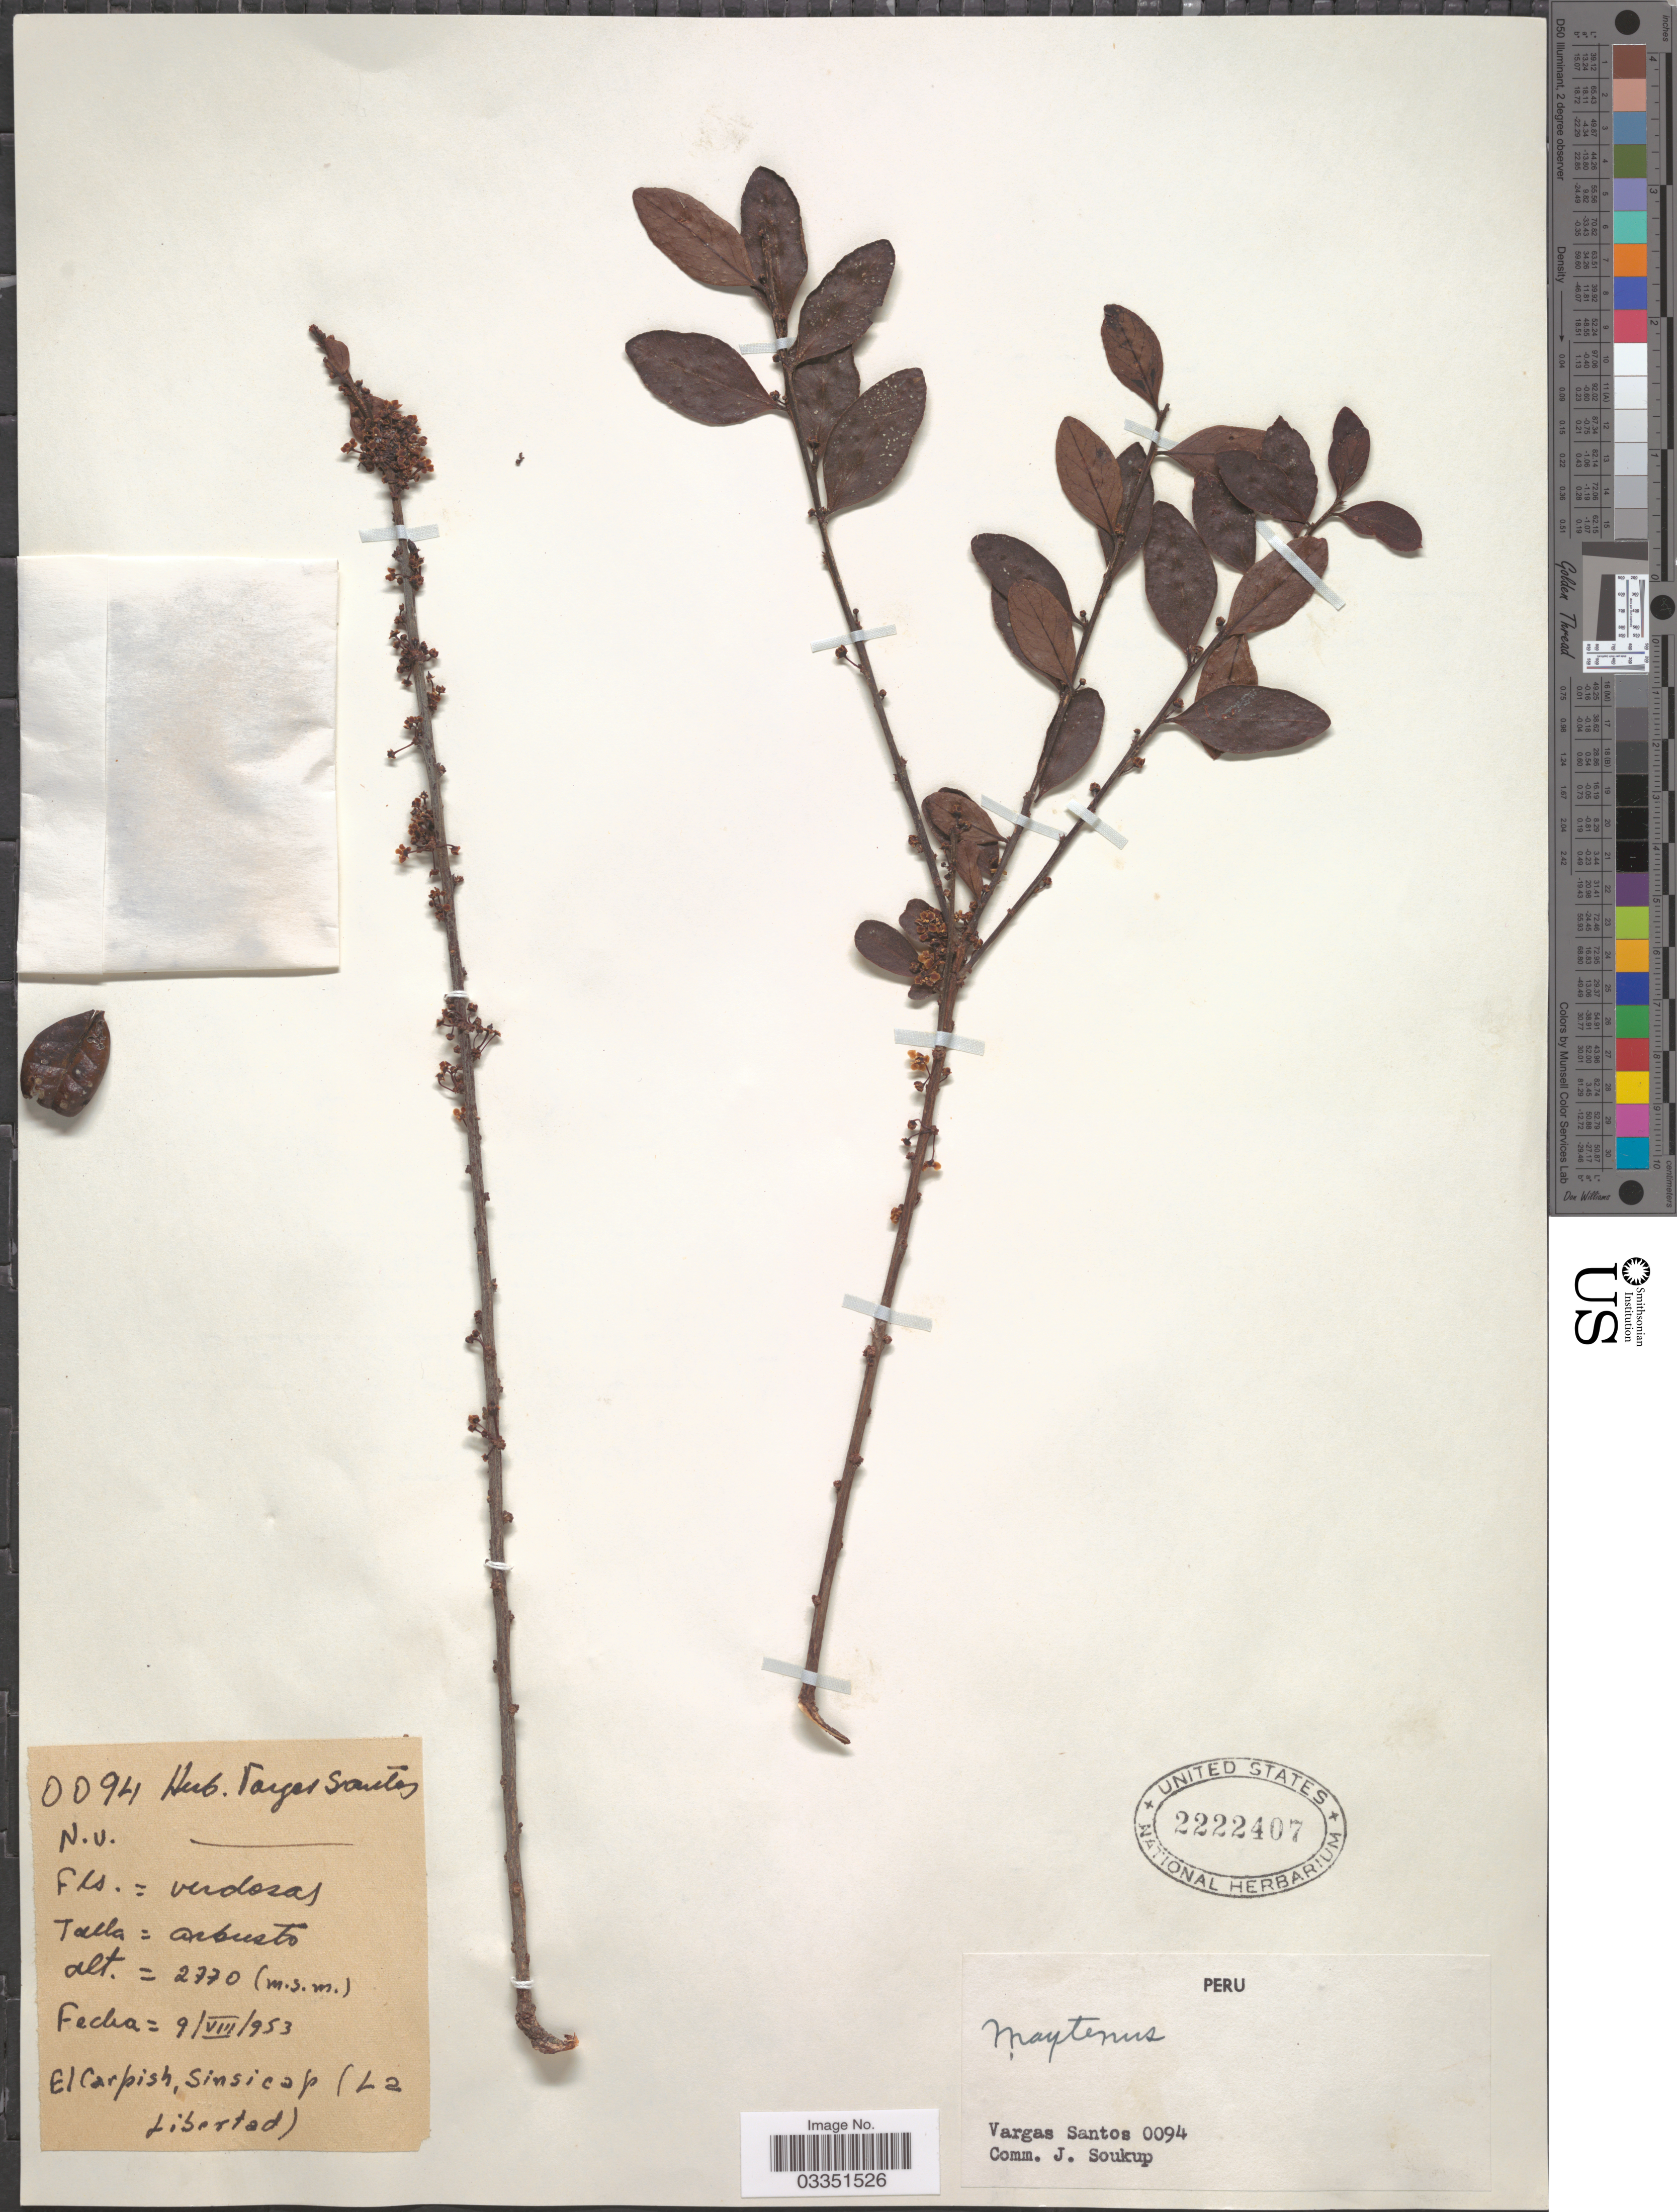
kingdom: Plantae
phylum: Tracheophyta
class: Magnoliopsida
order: Aquifoliales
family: Aquifoliaceae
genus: Ilex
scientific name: Ilex sp.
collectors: V. Santos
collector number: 0094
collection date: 1953-08-09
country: Peru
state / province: La Libertad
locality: El Carpish, Sinsicap.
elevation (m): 2770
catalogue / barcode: US 2222407